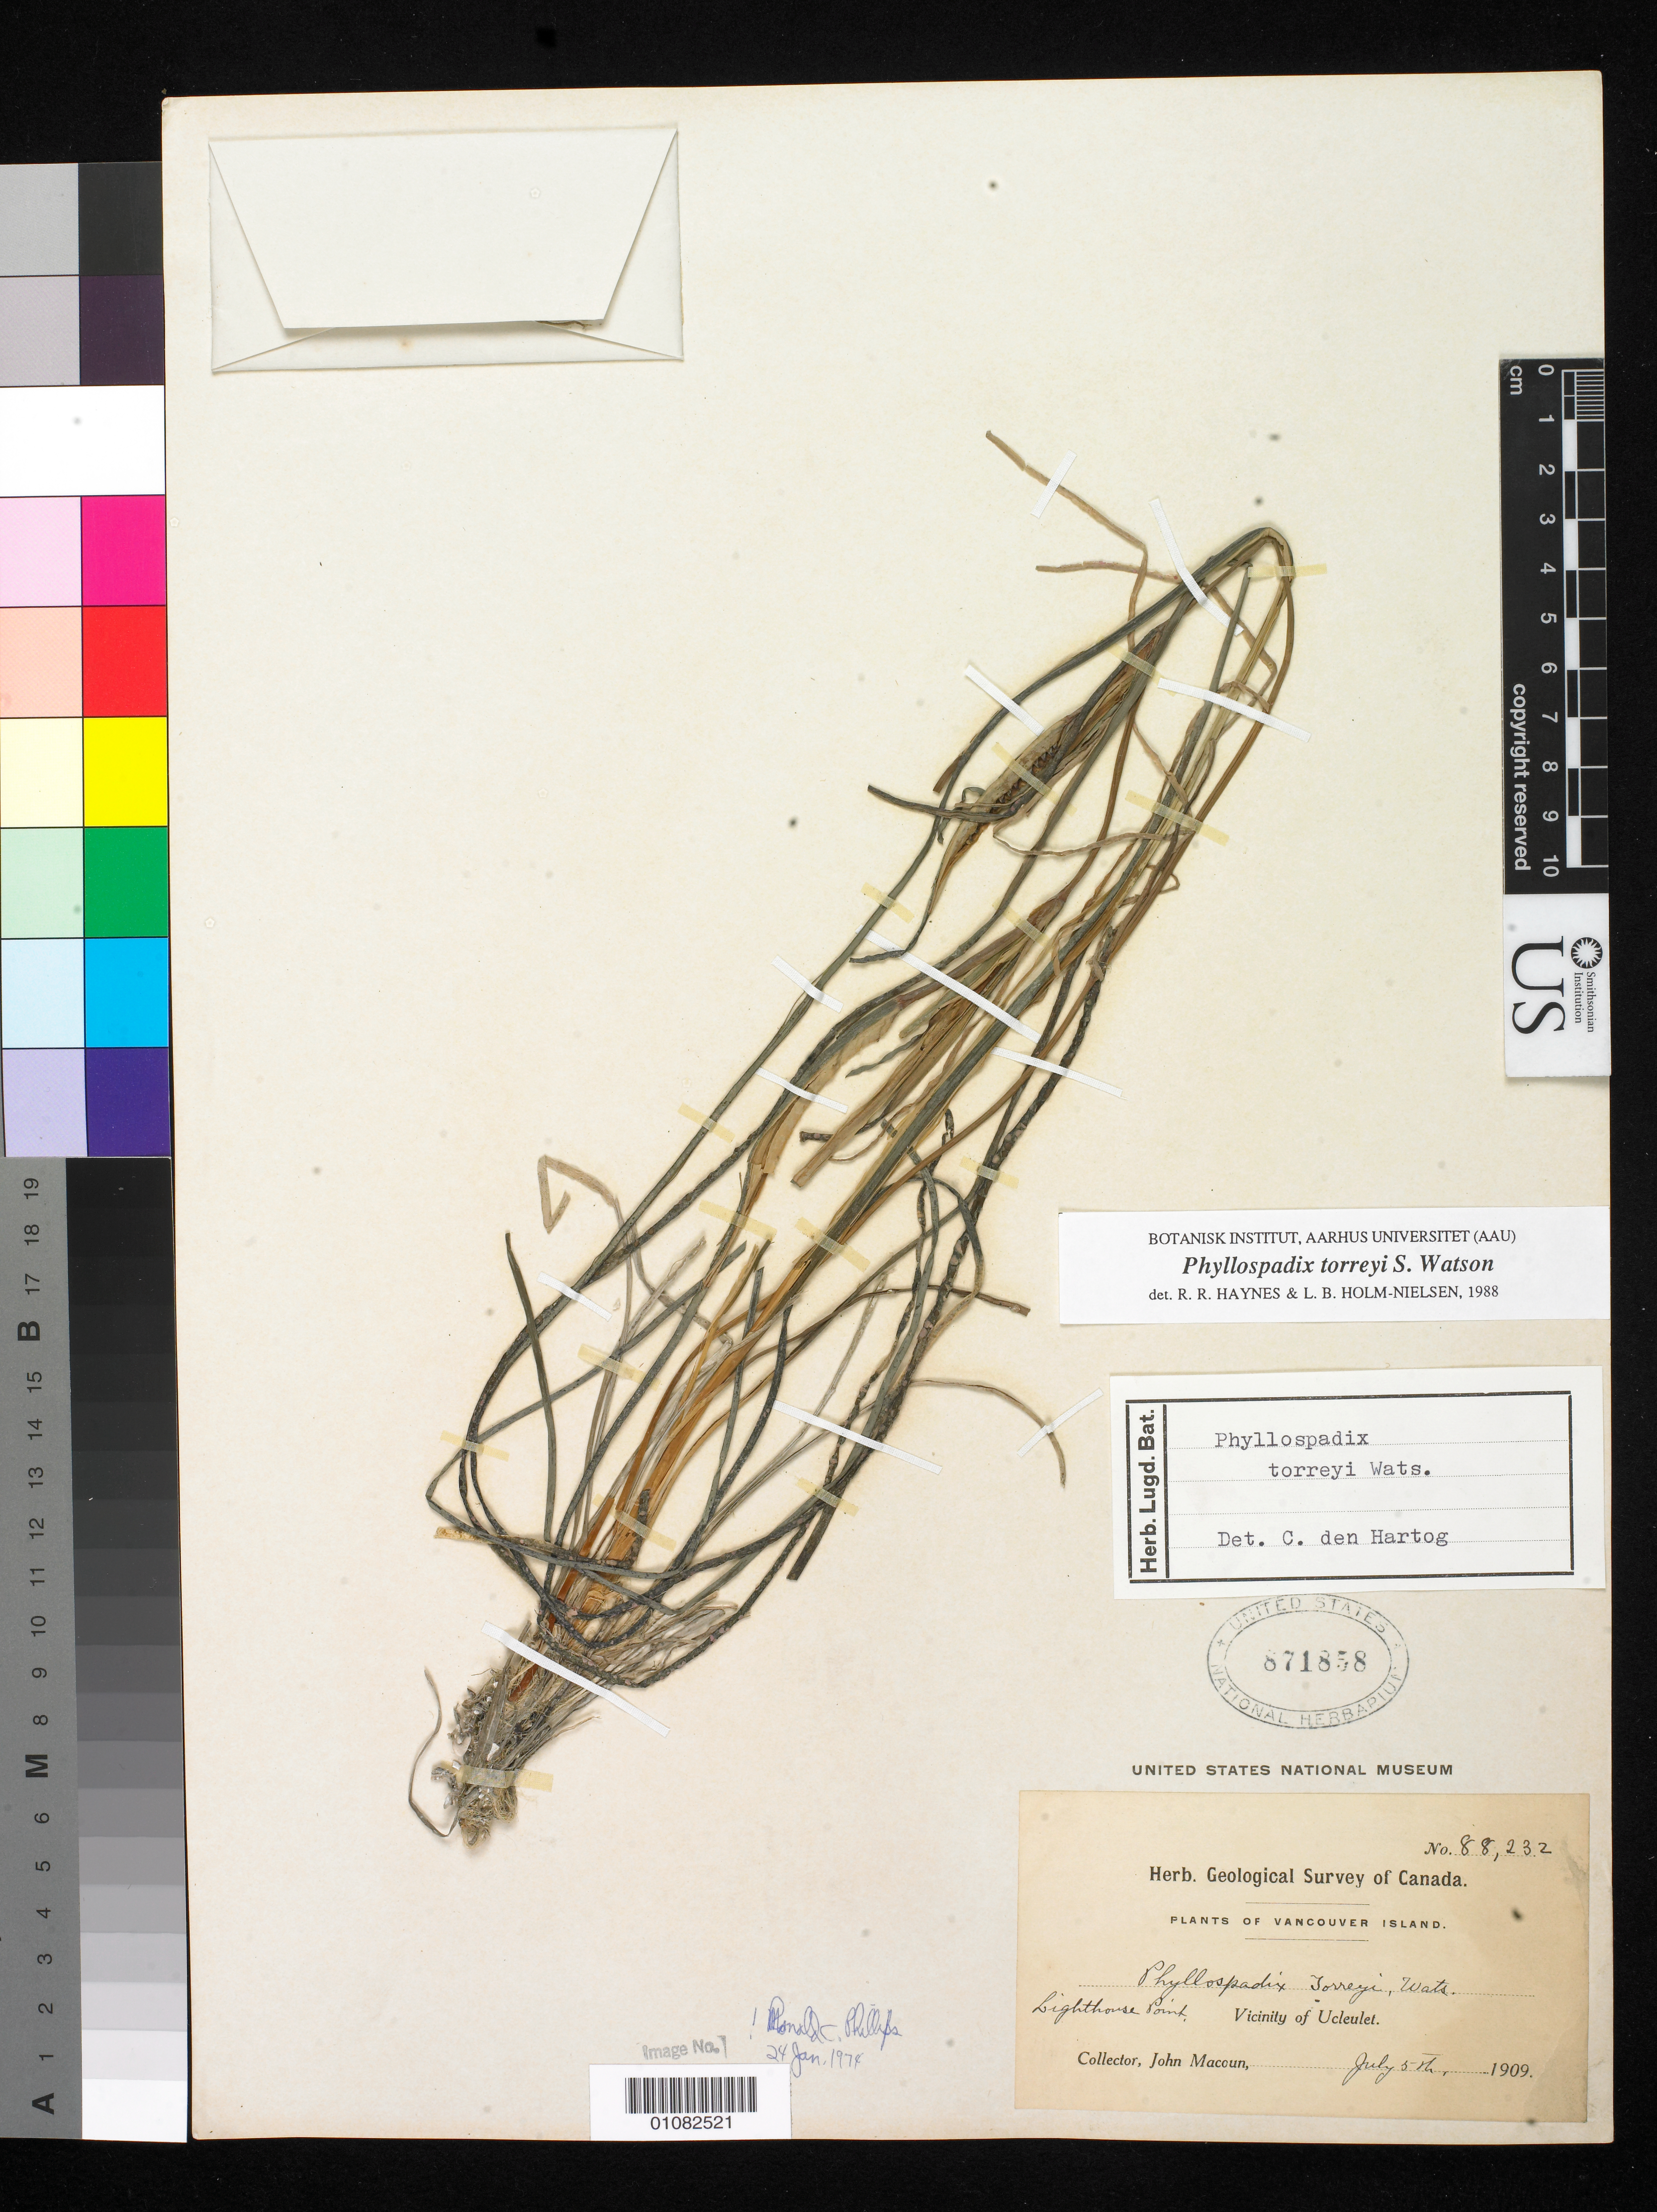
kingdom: Plantae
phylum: Tracheophyta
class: Liliopsida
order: Alismatales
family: Zosteraceae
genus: Phyllospadix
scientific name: Phyllospadix torreyi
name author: S. Watson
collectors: J. Macoun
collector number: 88232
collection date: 1909-07-05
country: Canada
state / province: British Columbia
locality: Lighthouse Point, vicinity of Ucluelet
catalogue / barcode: US 871858